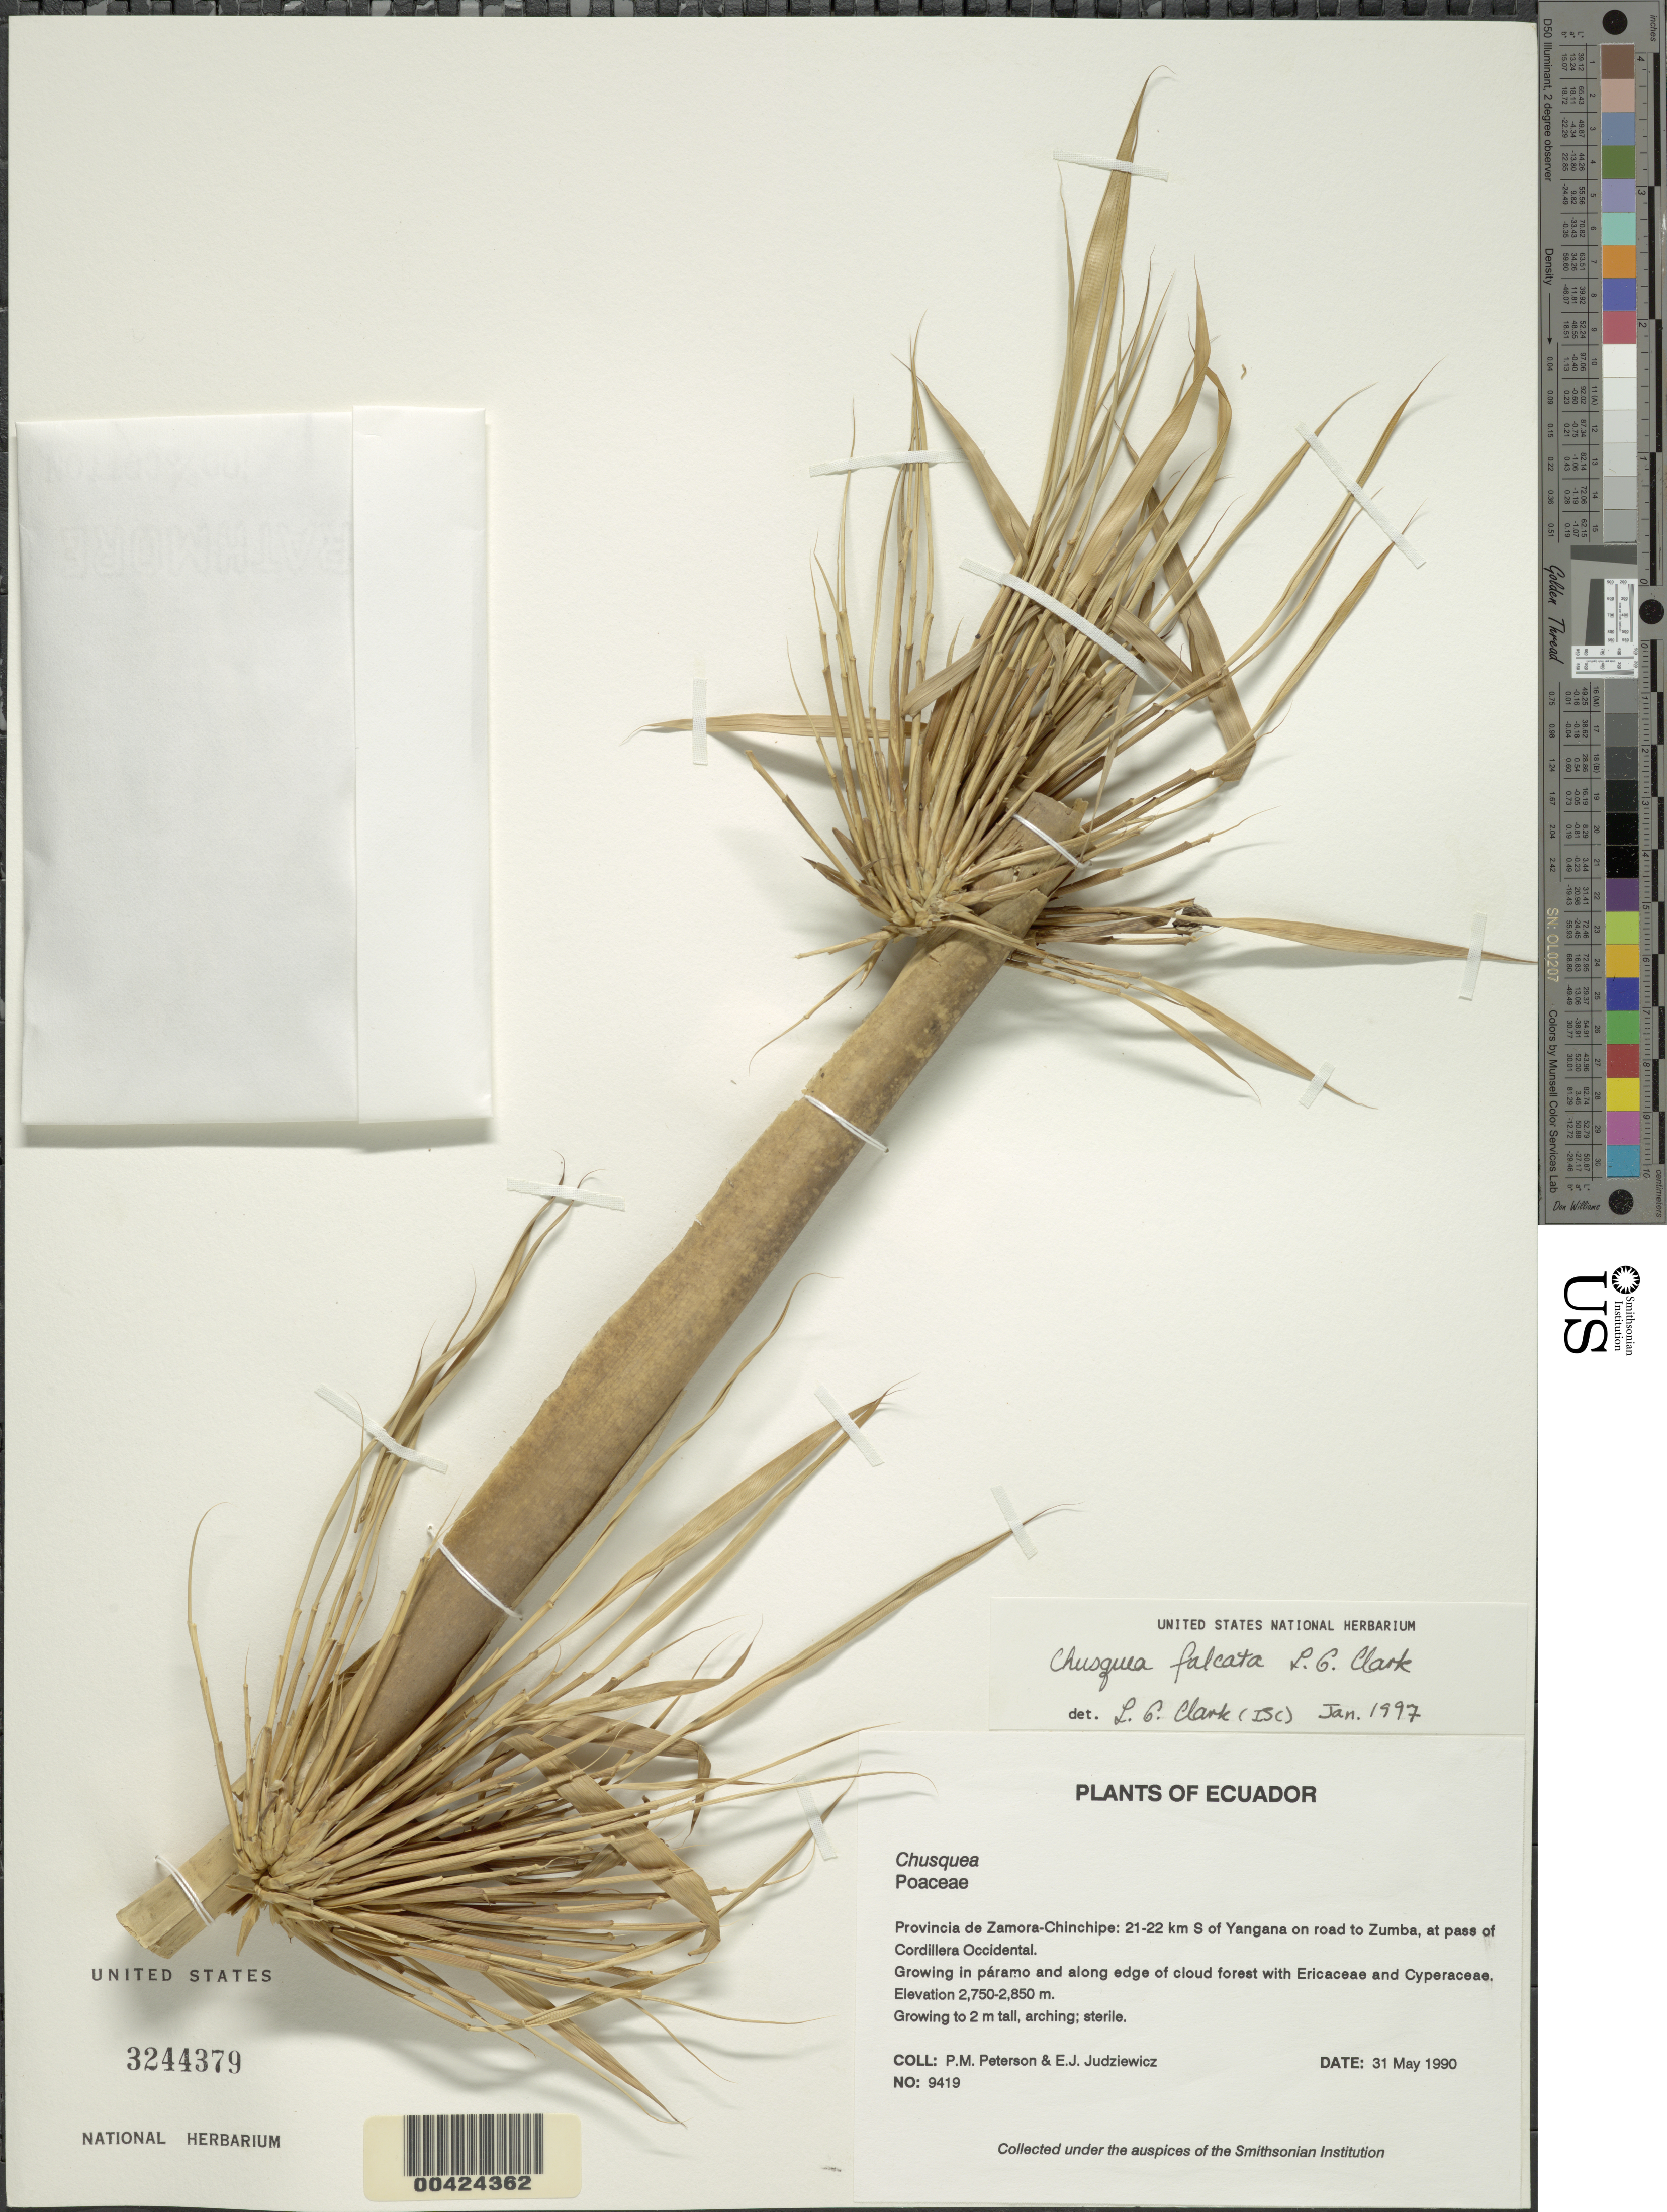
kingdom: Plantae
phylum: Tracheophyta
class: Liliopsida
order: Poales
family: Poaceae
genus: Chusquea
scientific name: Chusquea falcata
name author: L.G. Clark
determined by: Clark, Lynn G., (ISC), Iowa State University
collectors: P. M. Peterson & E. J. Judziewicz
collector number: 09419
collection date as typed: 31 May 1990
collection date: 1990-05-31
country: Ecuador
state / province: Zamora-Chinchipe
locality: Yananga, 21-22 km S of ; on road to zumba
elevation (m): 2750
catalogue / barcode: US 3244379